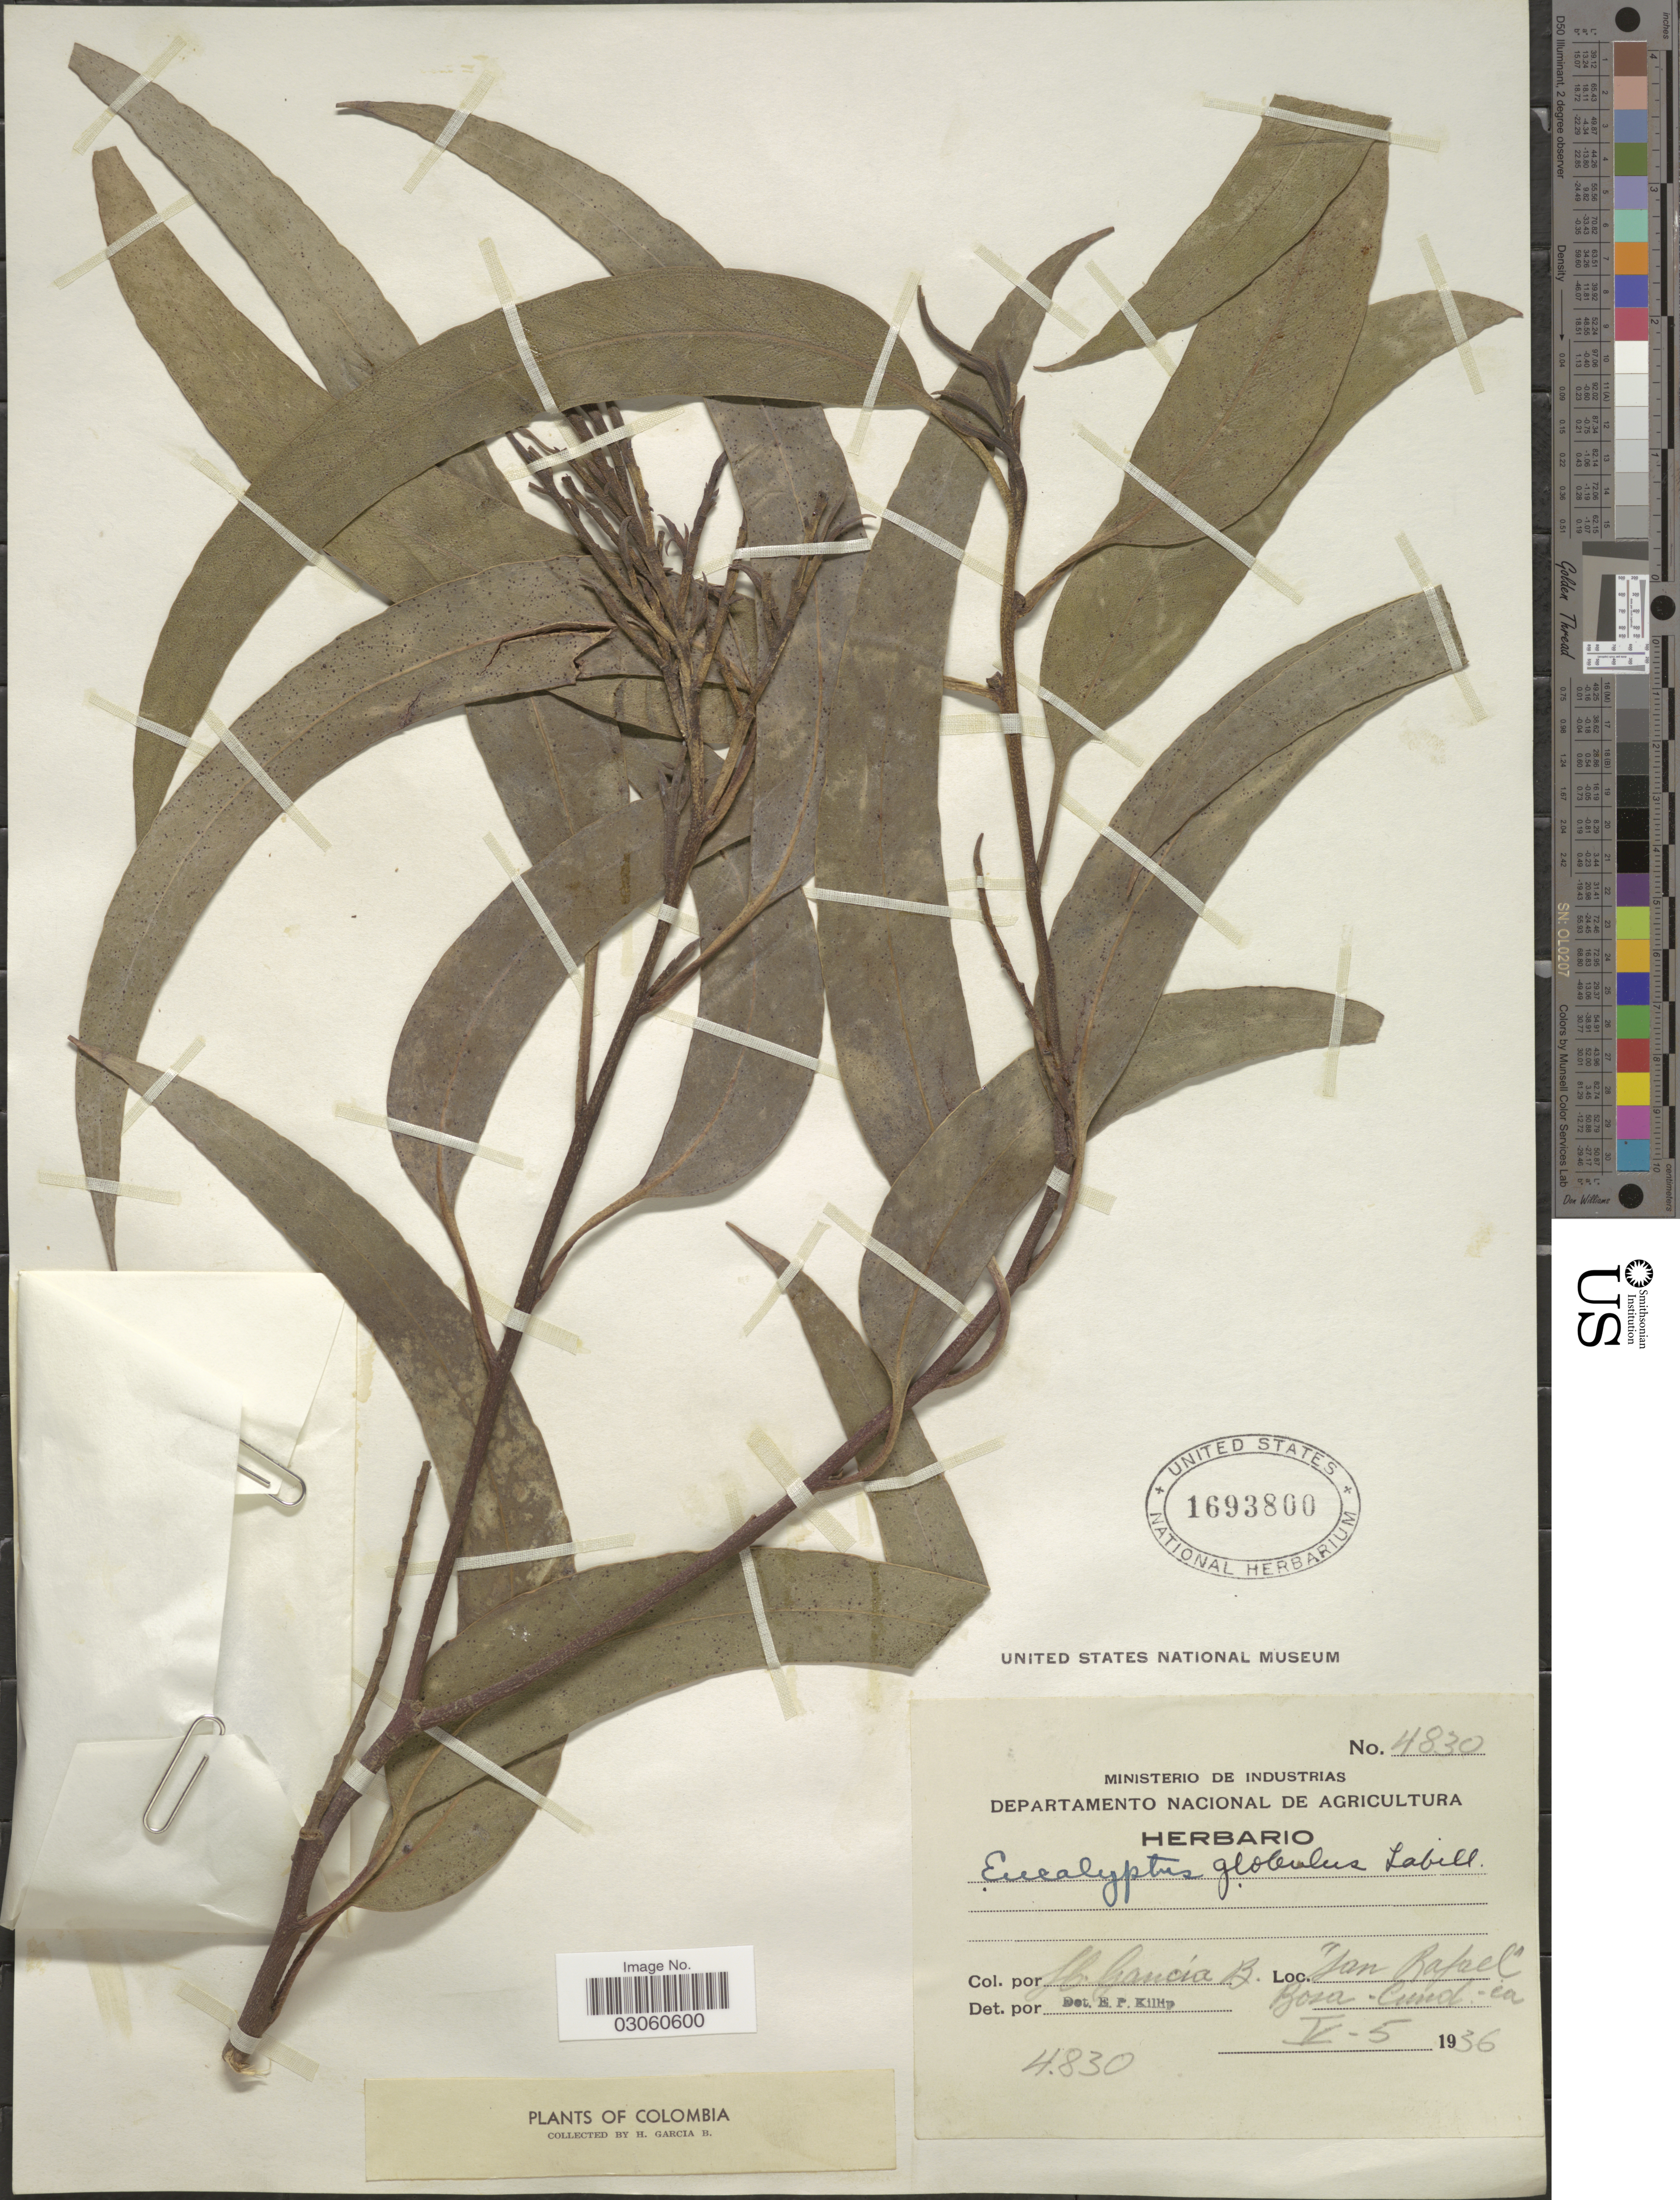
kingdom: Plantae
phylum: Tracheophyta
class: Magnoliopsida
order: Myrtales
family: Myrtaceae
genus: Eucalyptus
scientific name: Eucalyptus globulus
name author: Labill.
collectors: H. García Barriga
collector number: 4830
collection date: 1936-05-05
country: Colombia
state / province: Cundinamarca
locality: San Rafael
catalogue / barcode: US 1693800